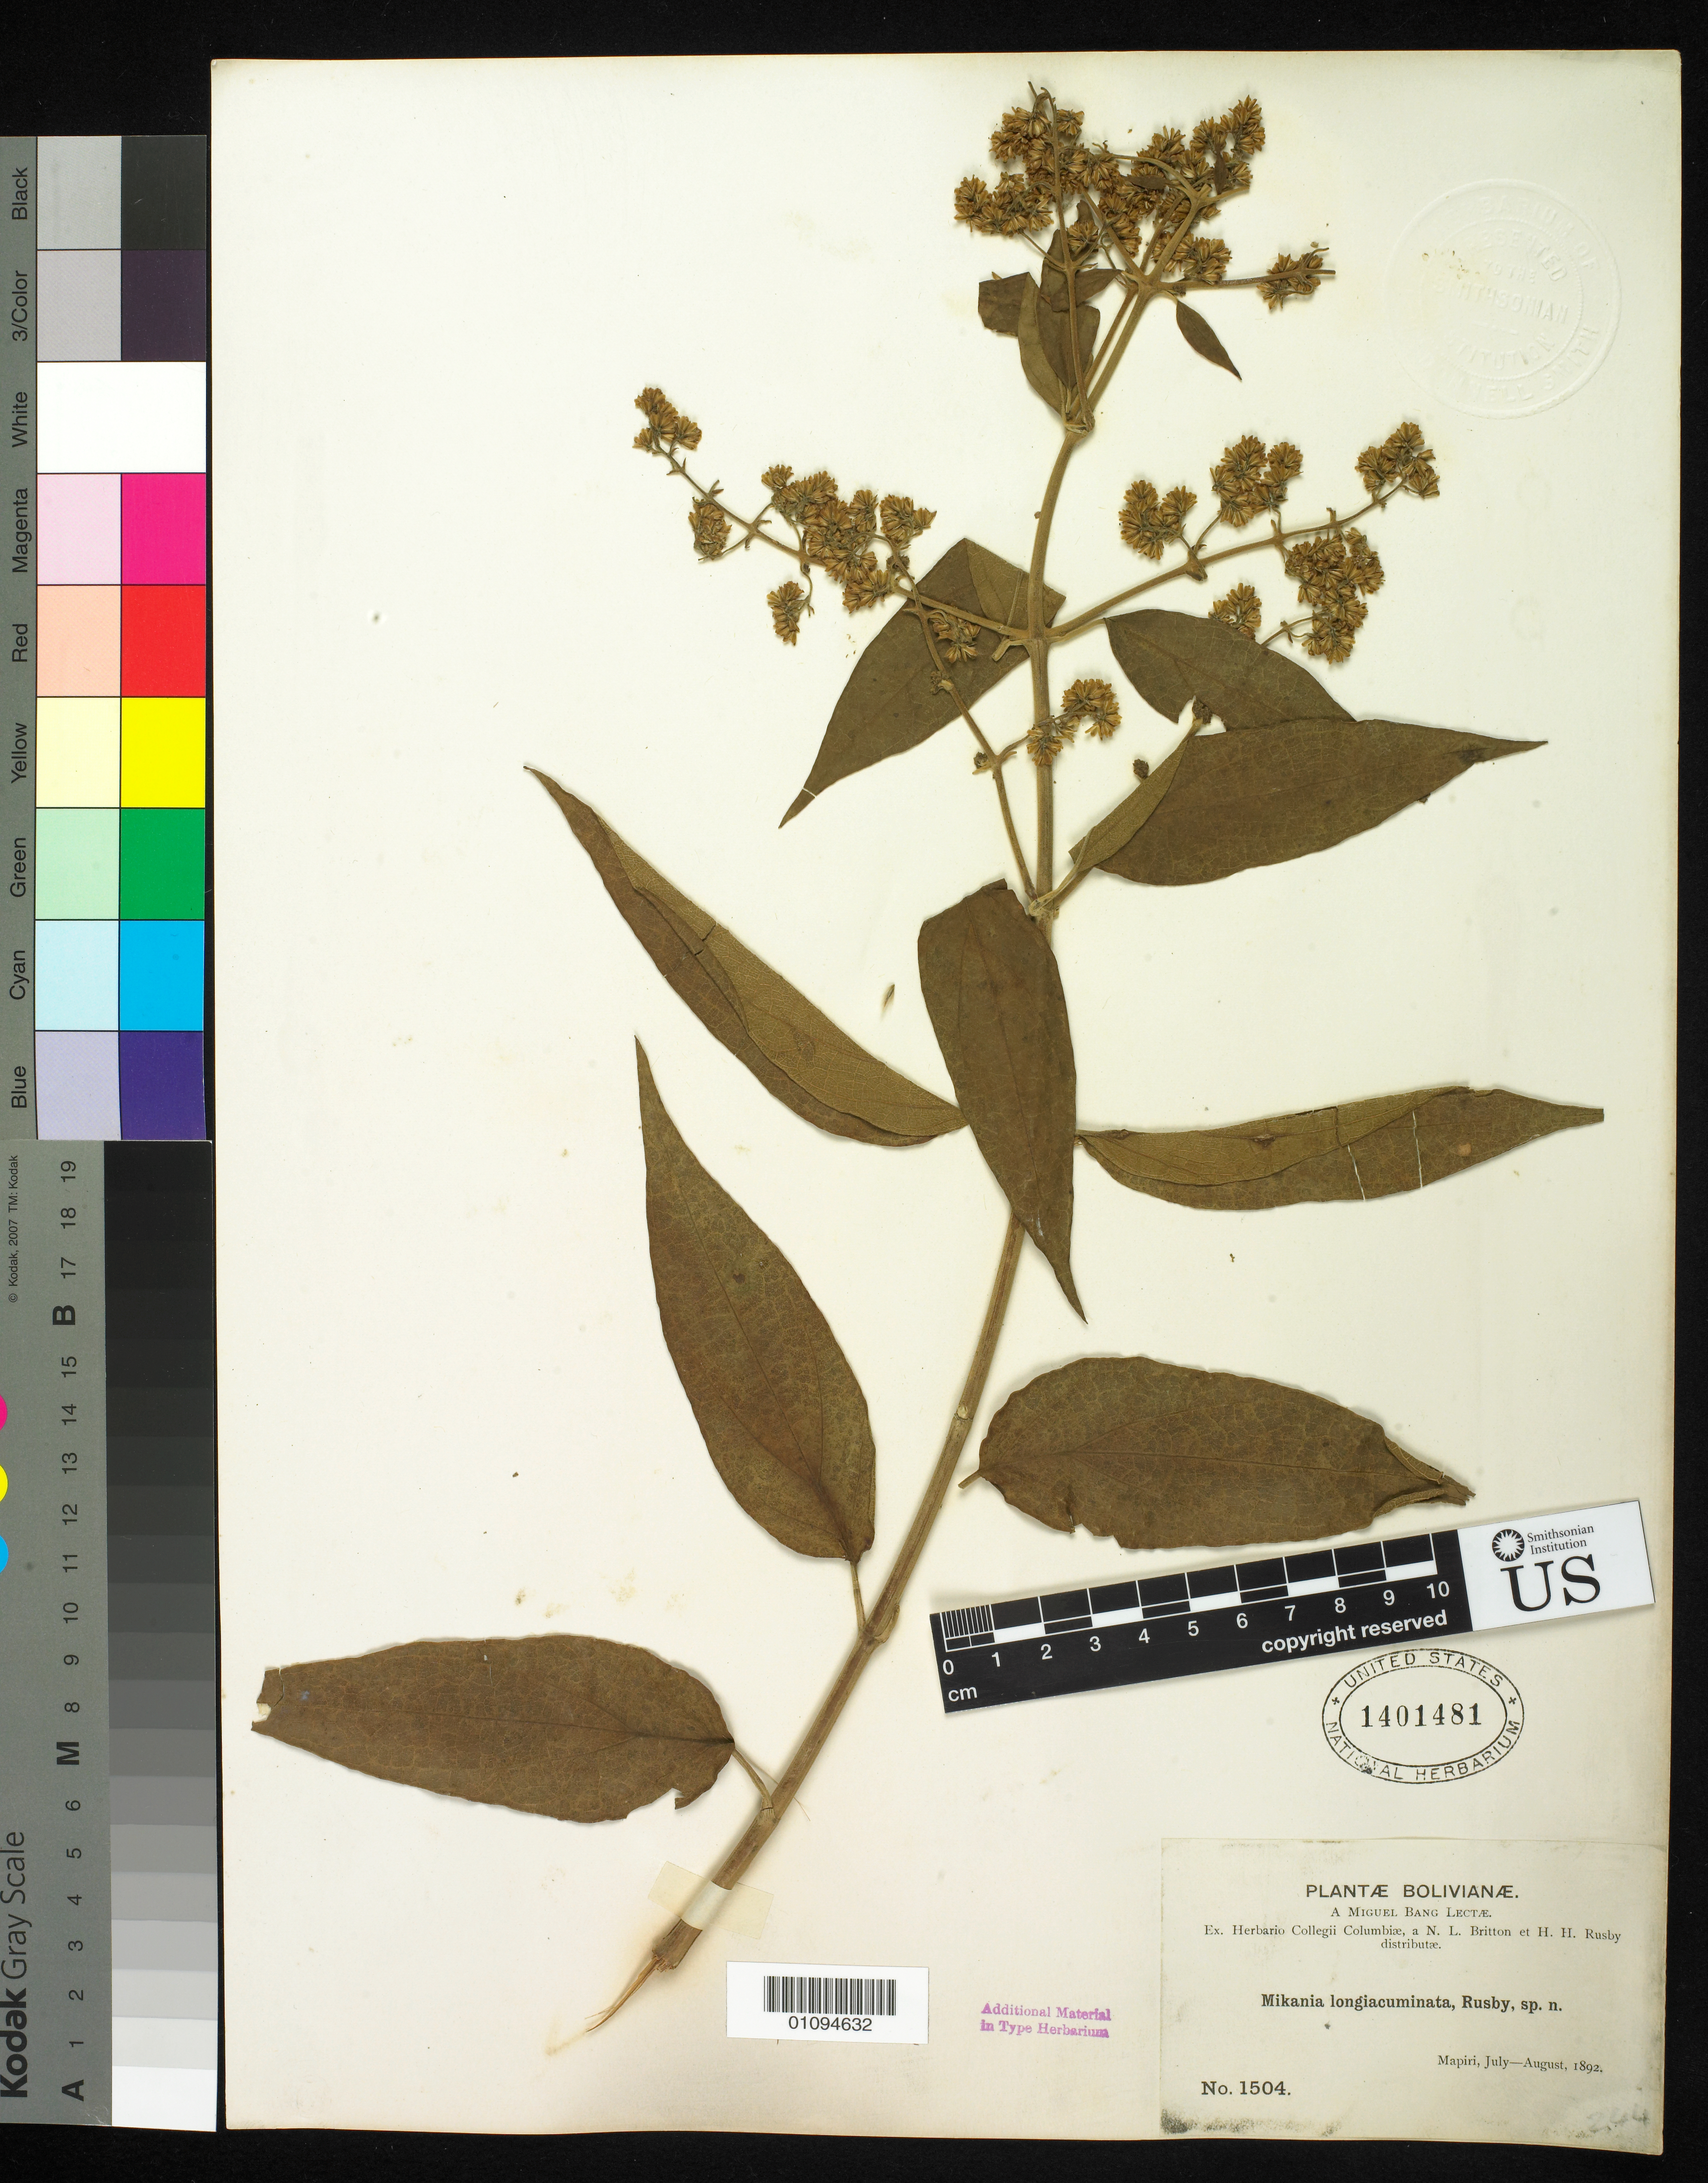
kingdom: Plantae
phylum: Tracheophyta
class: Magnoliopsida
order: Asterales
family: Asteraceae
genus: Willoughbya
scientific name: Willoughbya longiacuminata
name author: Rusby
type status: Isotype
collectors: M. Bang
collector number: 1504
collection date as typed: Jul 1892 to -- Aug 1892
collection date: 1892-07/1892-08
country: Bolivia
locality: Mapiri.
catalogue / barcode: US 1401418